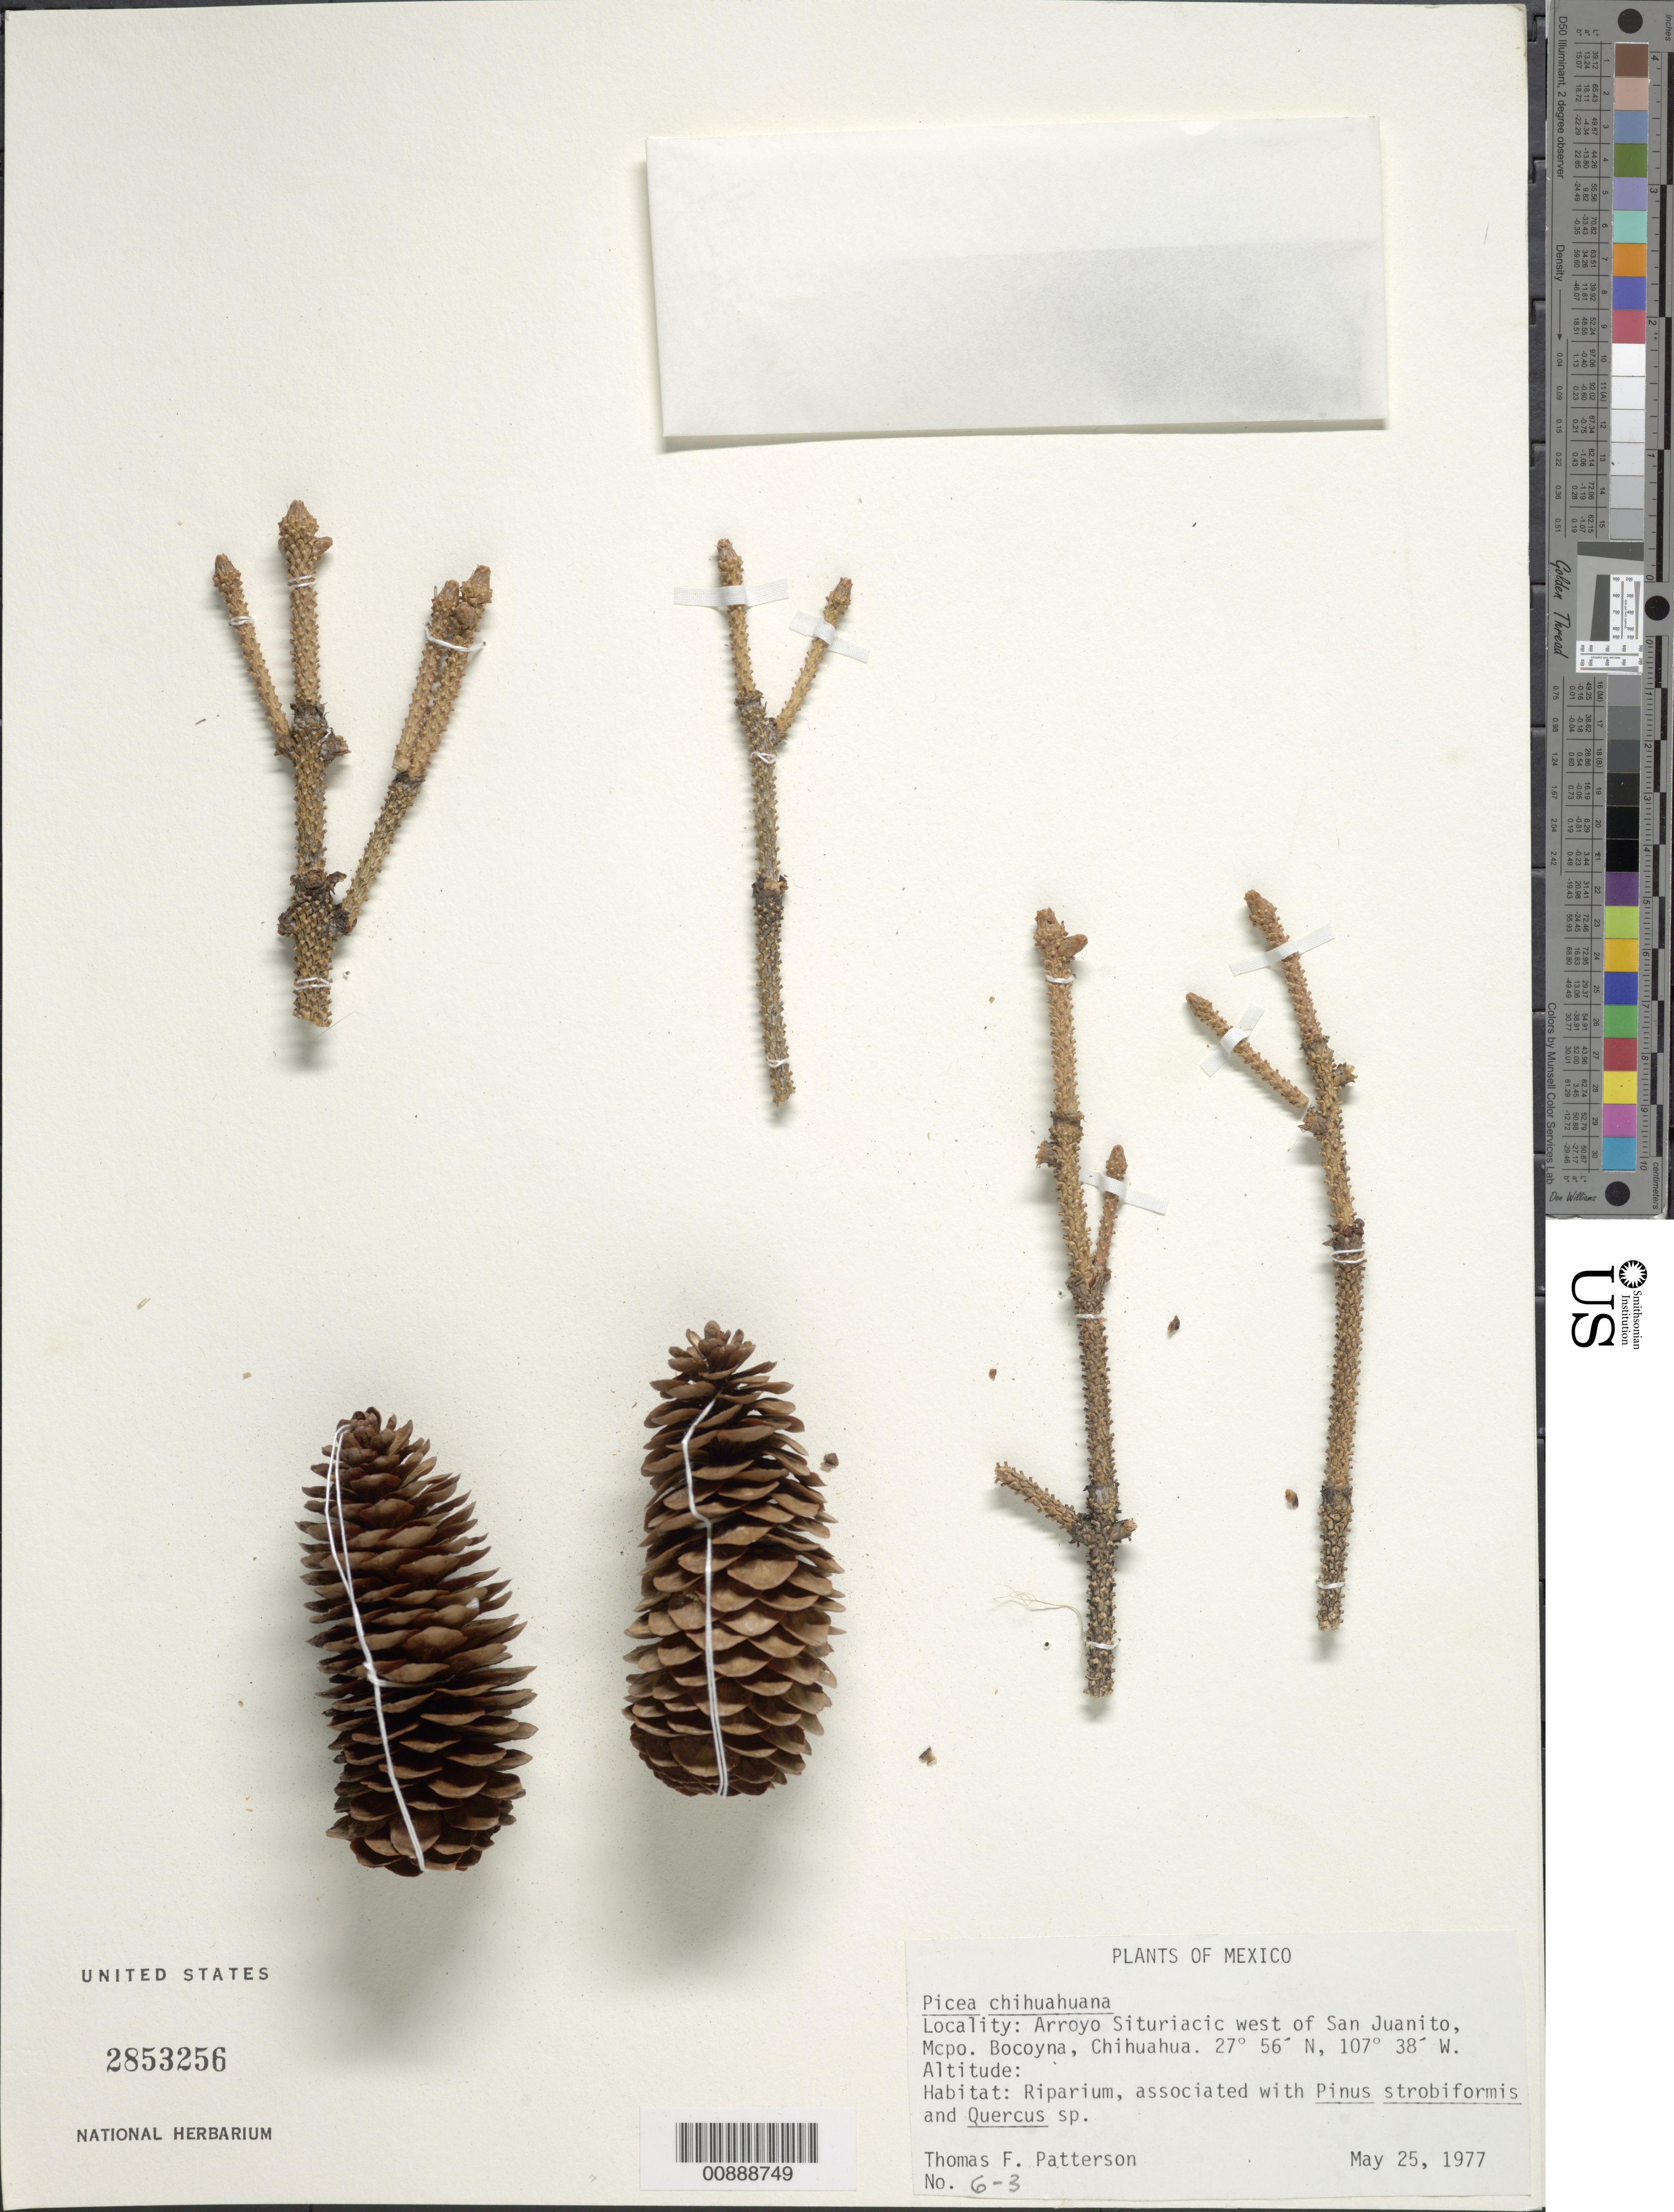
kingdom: Plantae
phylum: Tracheophyta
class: Pinopsida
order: Pinales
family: Pinaceae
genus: Picea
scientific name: Picea chihuahuana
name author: Martínez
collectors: T. Patterson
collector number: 6 - 3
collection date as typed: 25 May 1977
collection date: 1977-05-25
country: Mexico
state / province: Chihuahua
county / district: Bocoyna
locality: Arroyo Situriacic west of San Juanito, Municipio Bocoyna, Chihuahua.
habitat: Riparium, associated with Pinus strobiformis and Quercus sp.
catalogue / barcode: US 2853256